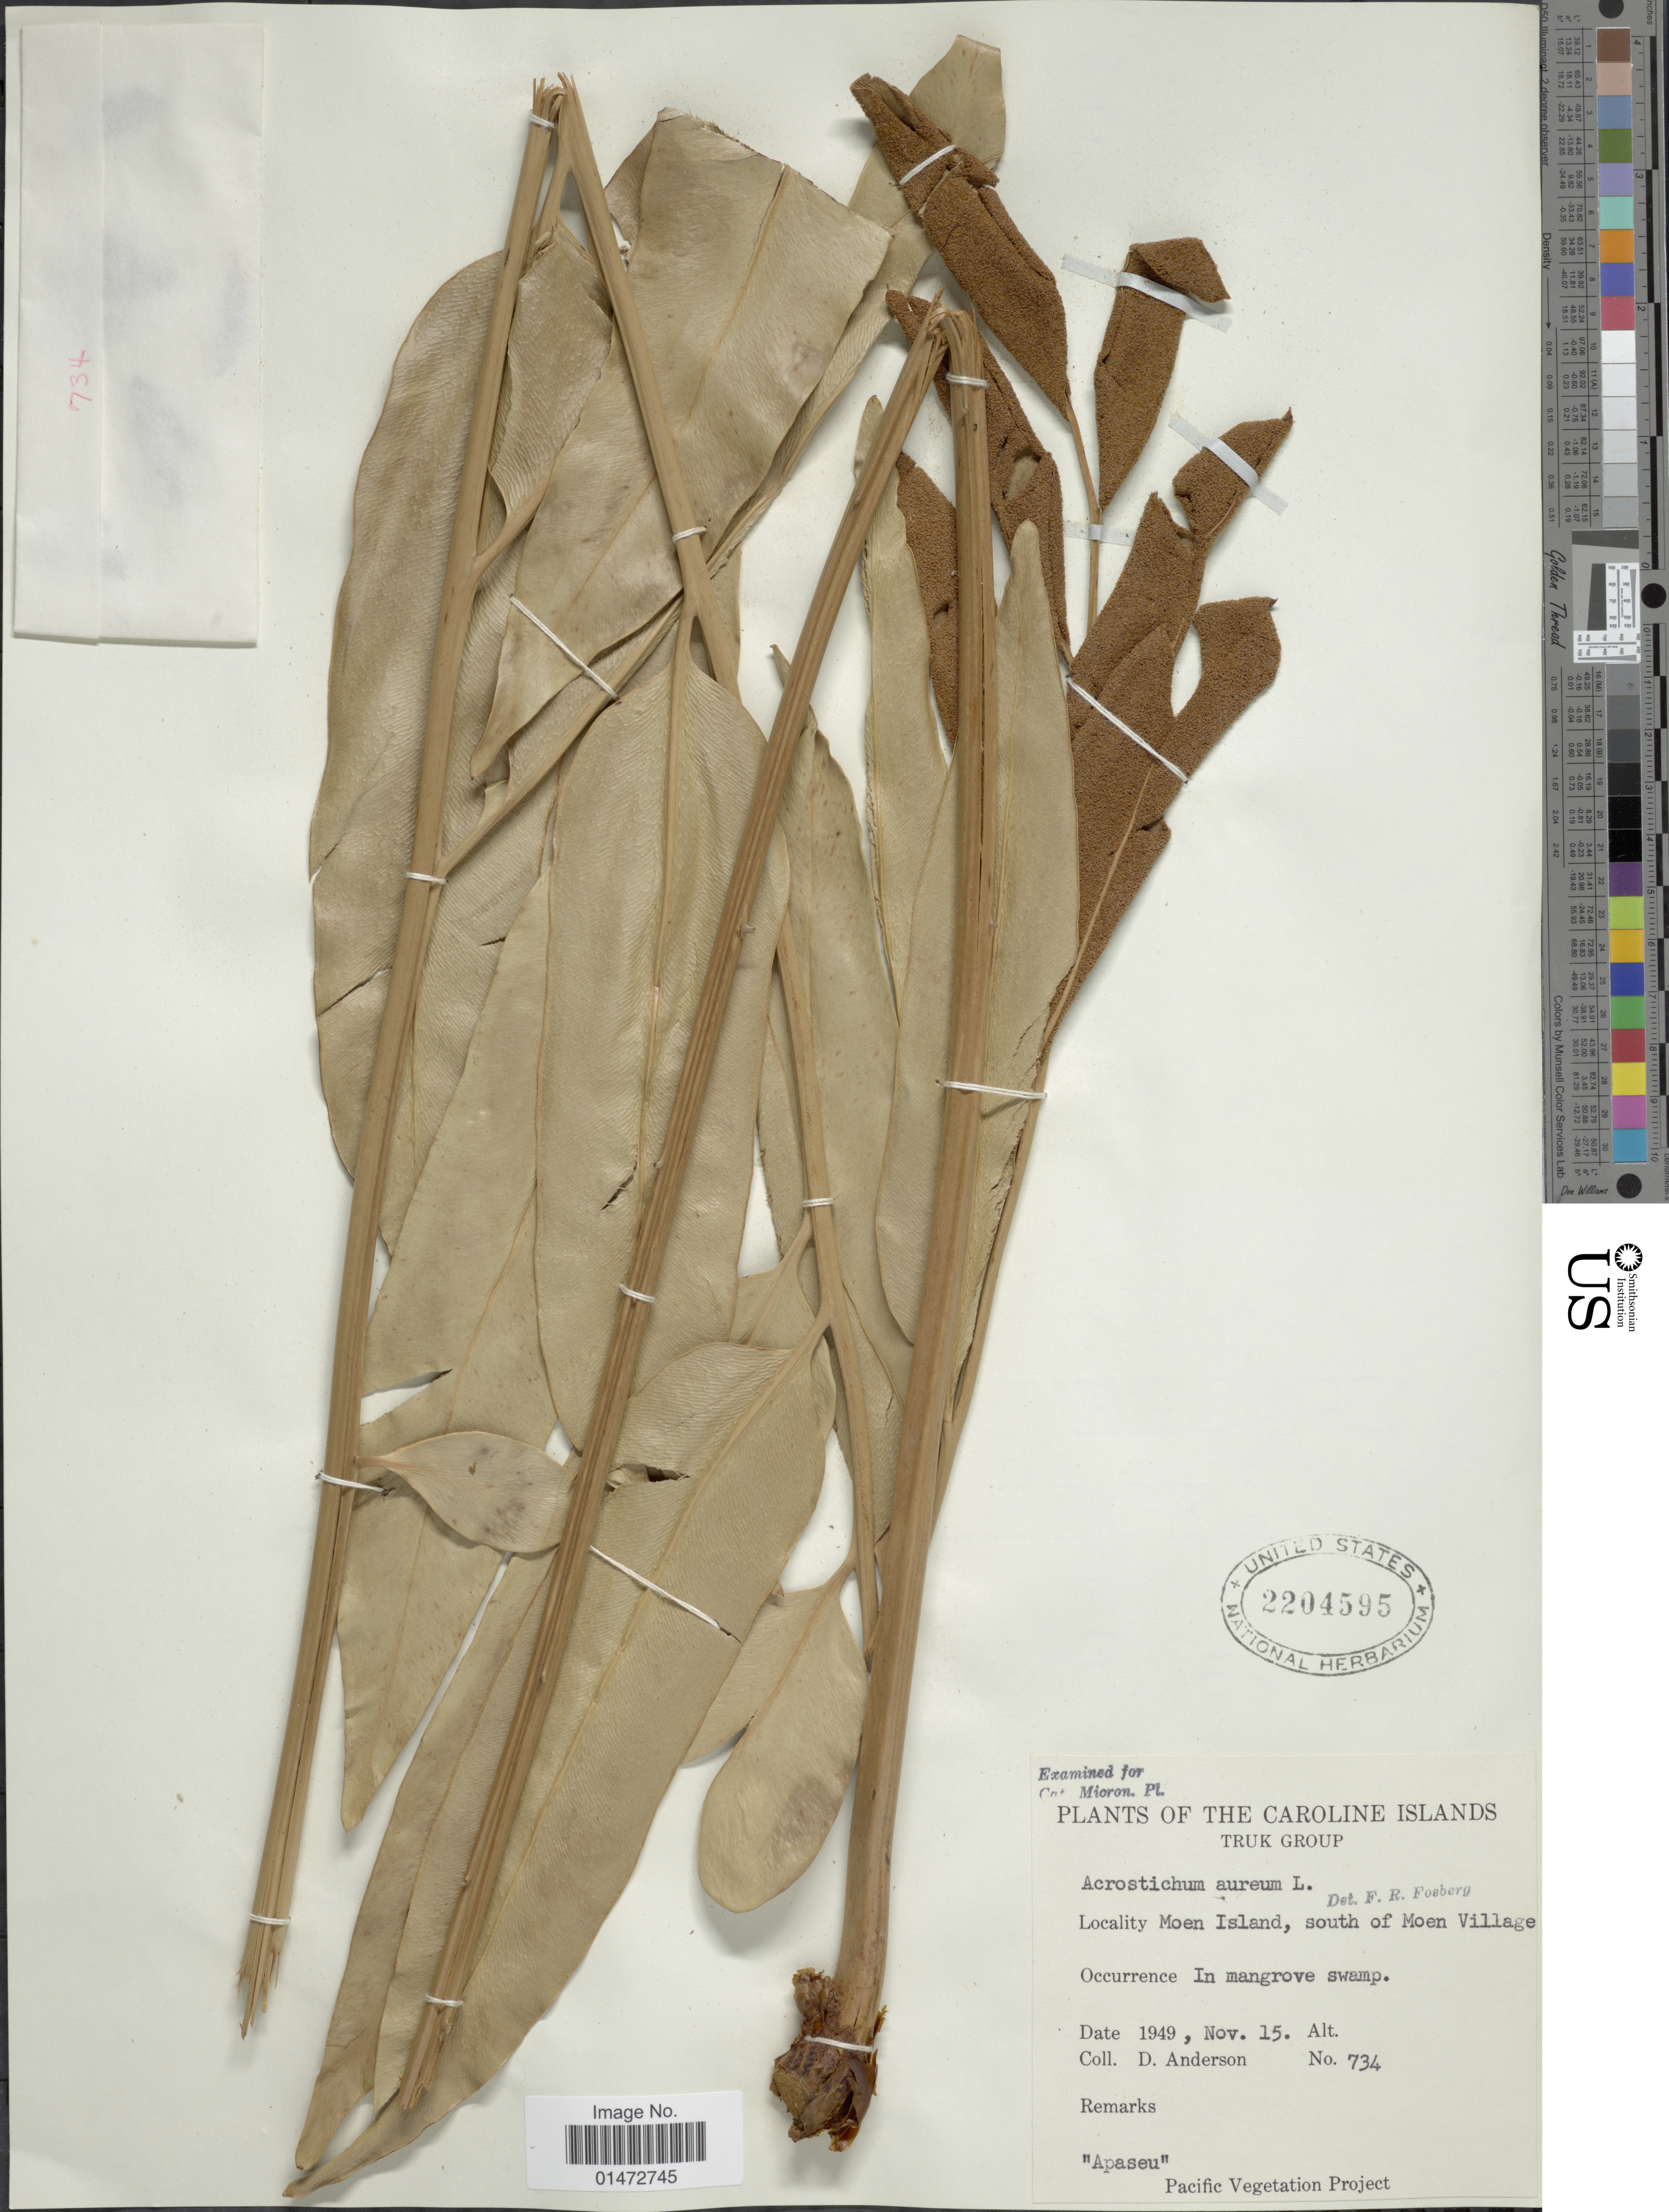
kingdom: Plantae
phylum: Tracheophyta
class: Polypodiopsida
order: Polypodiales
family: Pteridaceae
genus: Acrostichum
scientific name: Acrostichum aureum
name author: L.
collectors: D. Anderson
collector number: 734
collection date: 1949-11-15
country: Micronesia, Federated States of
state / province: Truk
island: Moen [Wono]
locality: The Caroline Islands. Truk Group. Moen Island, south of Moen Village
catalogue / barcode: US 2204595